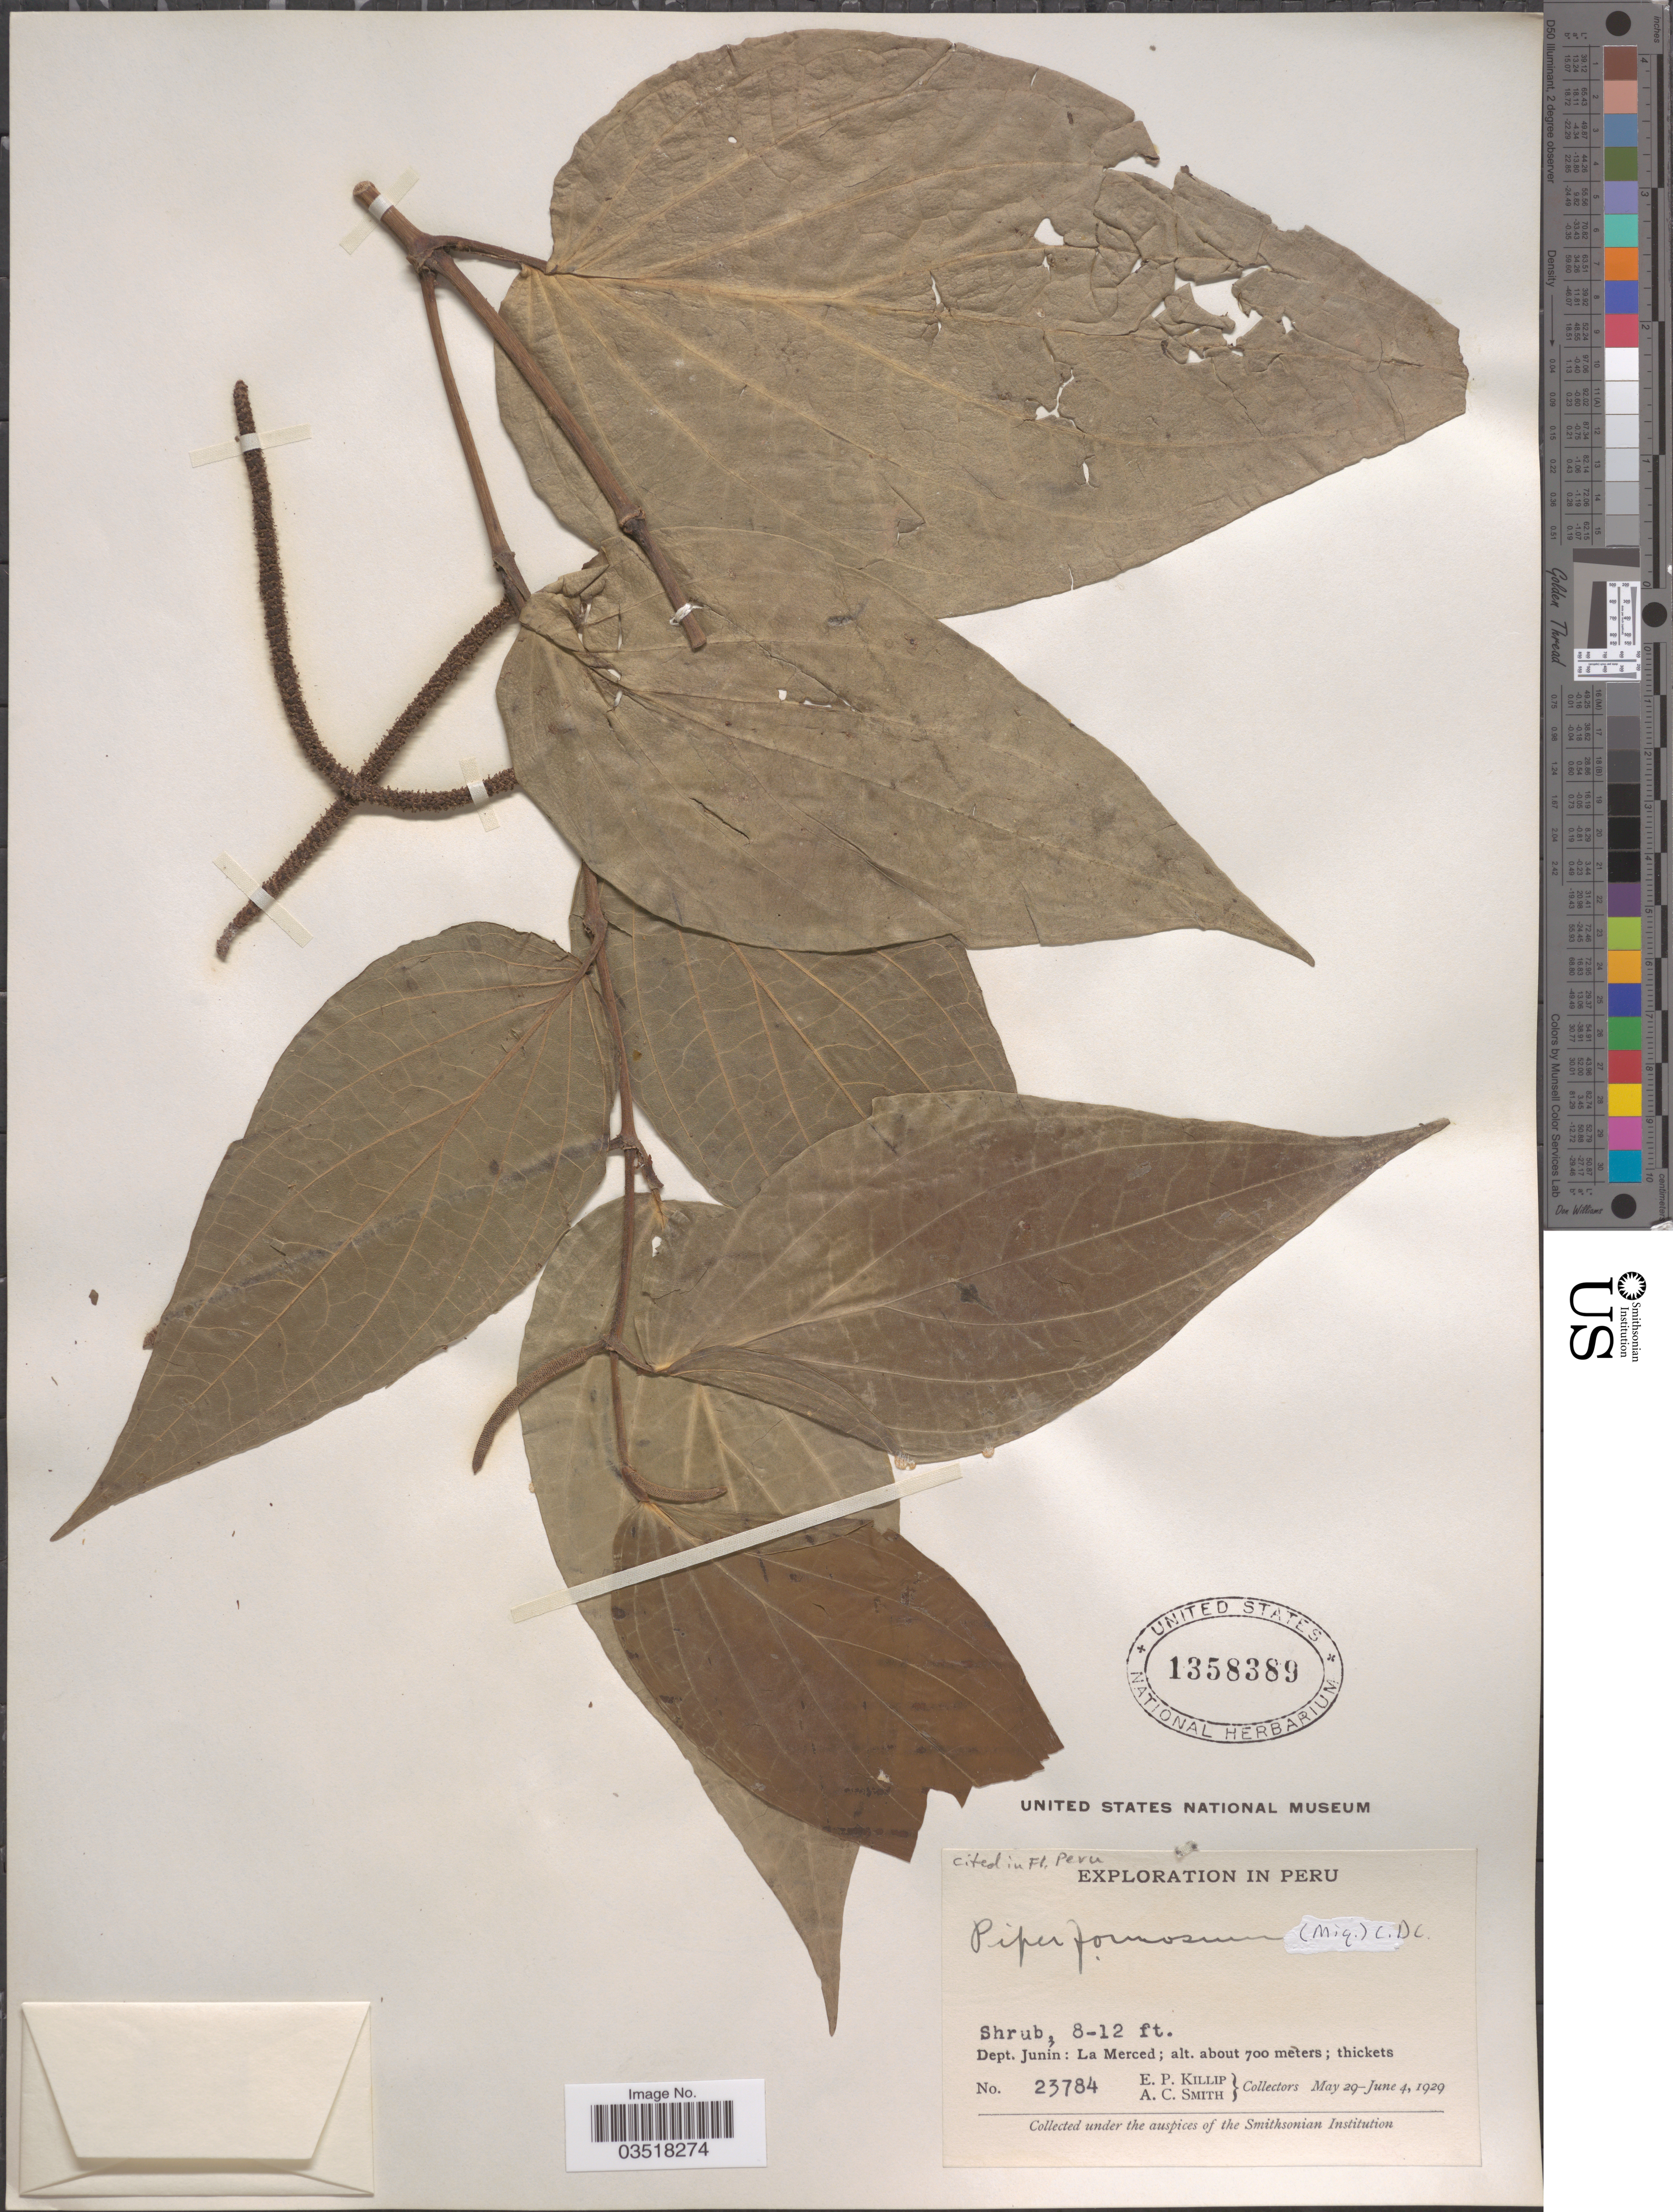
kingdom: Plantae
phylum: Tracheophyta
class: Magnoliopsida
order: Piperales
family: Piperaceae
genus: Piper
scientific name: Piper formosum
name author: C. DC.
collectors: E. P. Killip & A. C. Smith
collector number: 23784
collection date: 1929-05-29/1929-06-04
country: Peru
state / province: Junín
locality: Dept. Junín: La Merced.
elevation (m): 700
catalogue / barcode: US 1358389